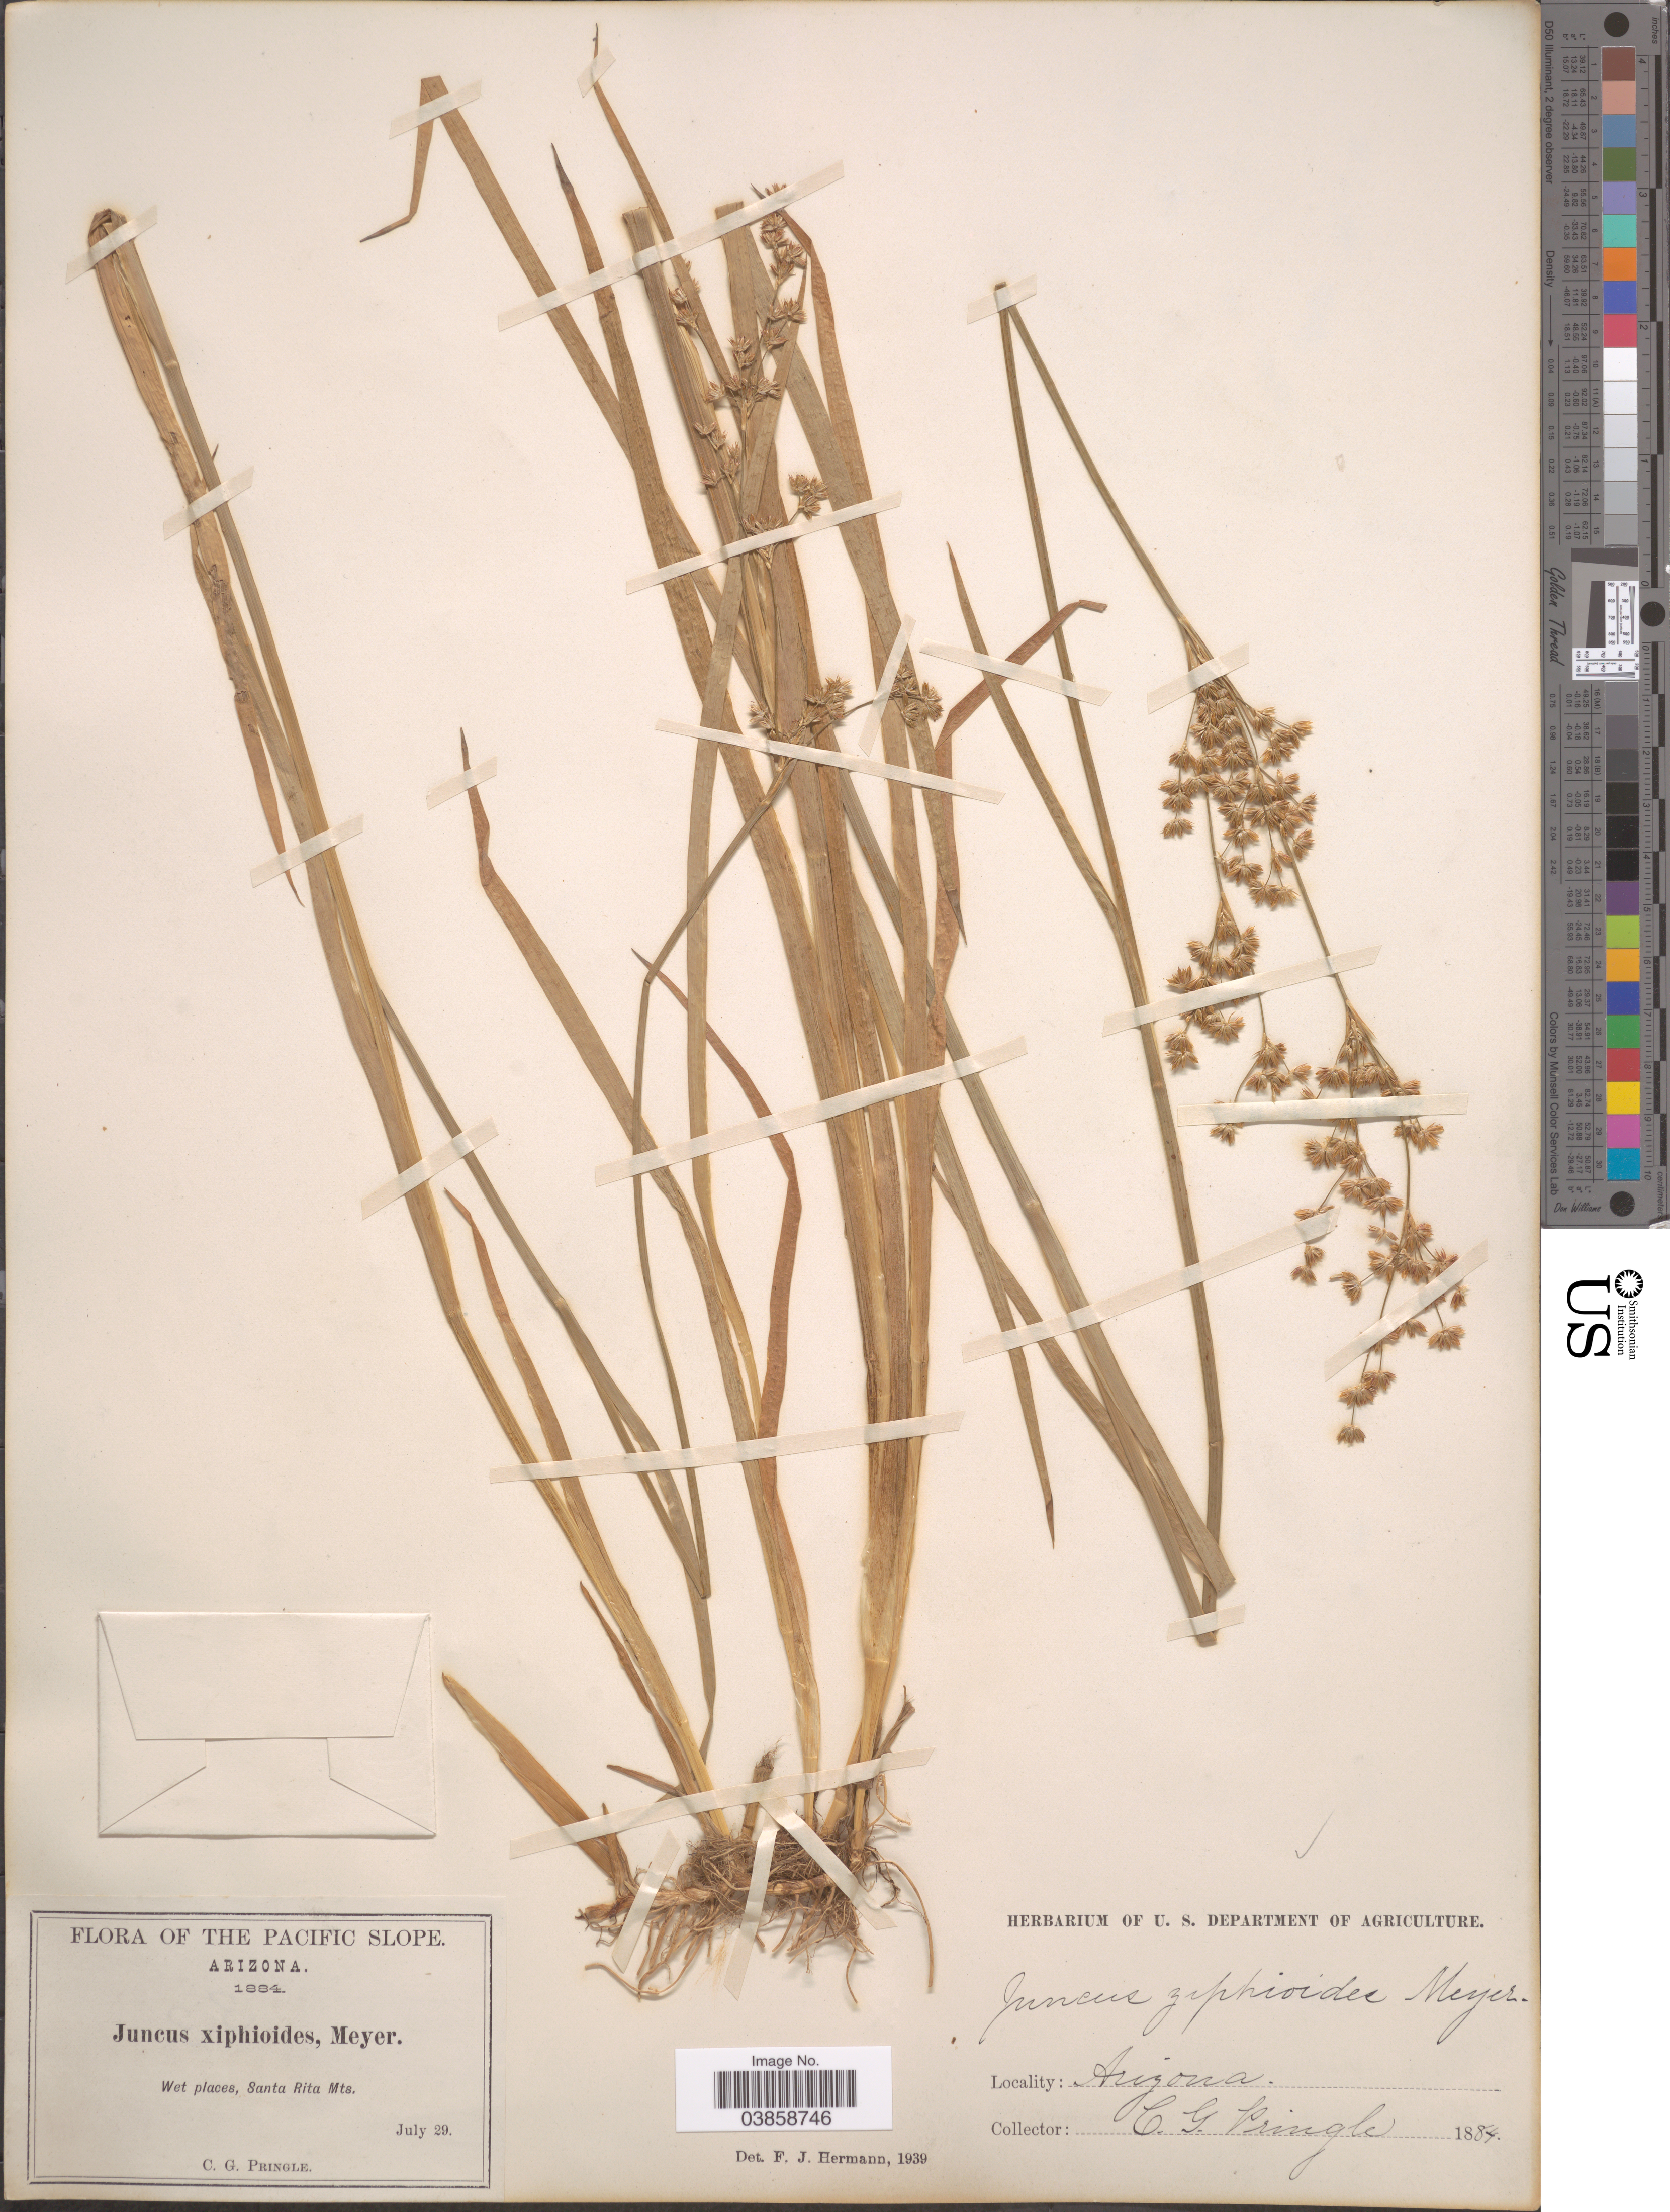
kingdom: Plantae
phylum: Tracheophyta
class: Liliopsida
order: Poales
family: Juncaceae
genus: Juncus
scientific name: Juncus xiphioides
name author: E. Mey.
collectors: C. G. Pringle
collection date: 1884-07-29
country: United States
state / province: Arizona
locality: The Pacific Slope. Santa Rita Mts.